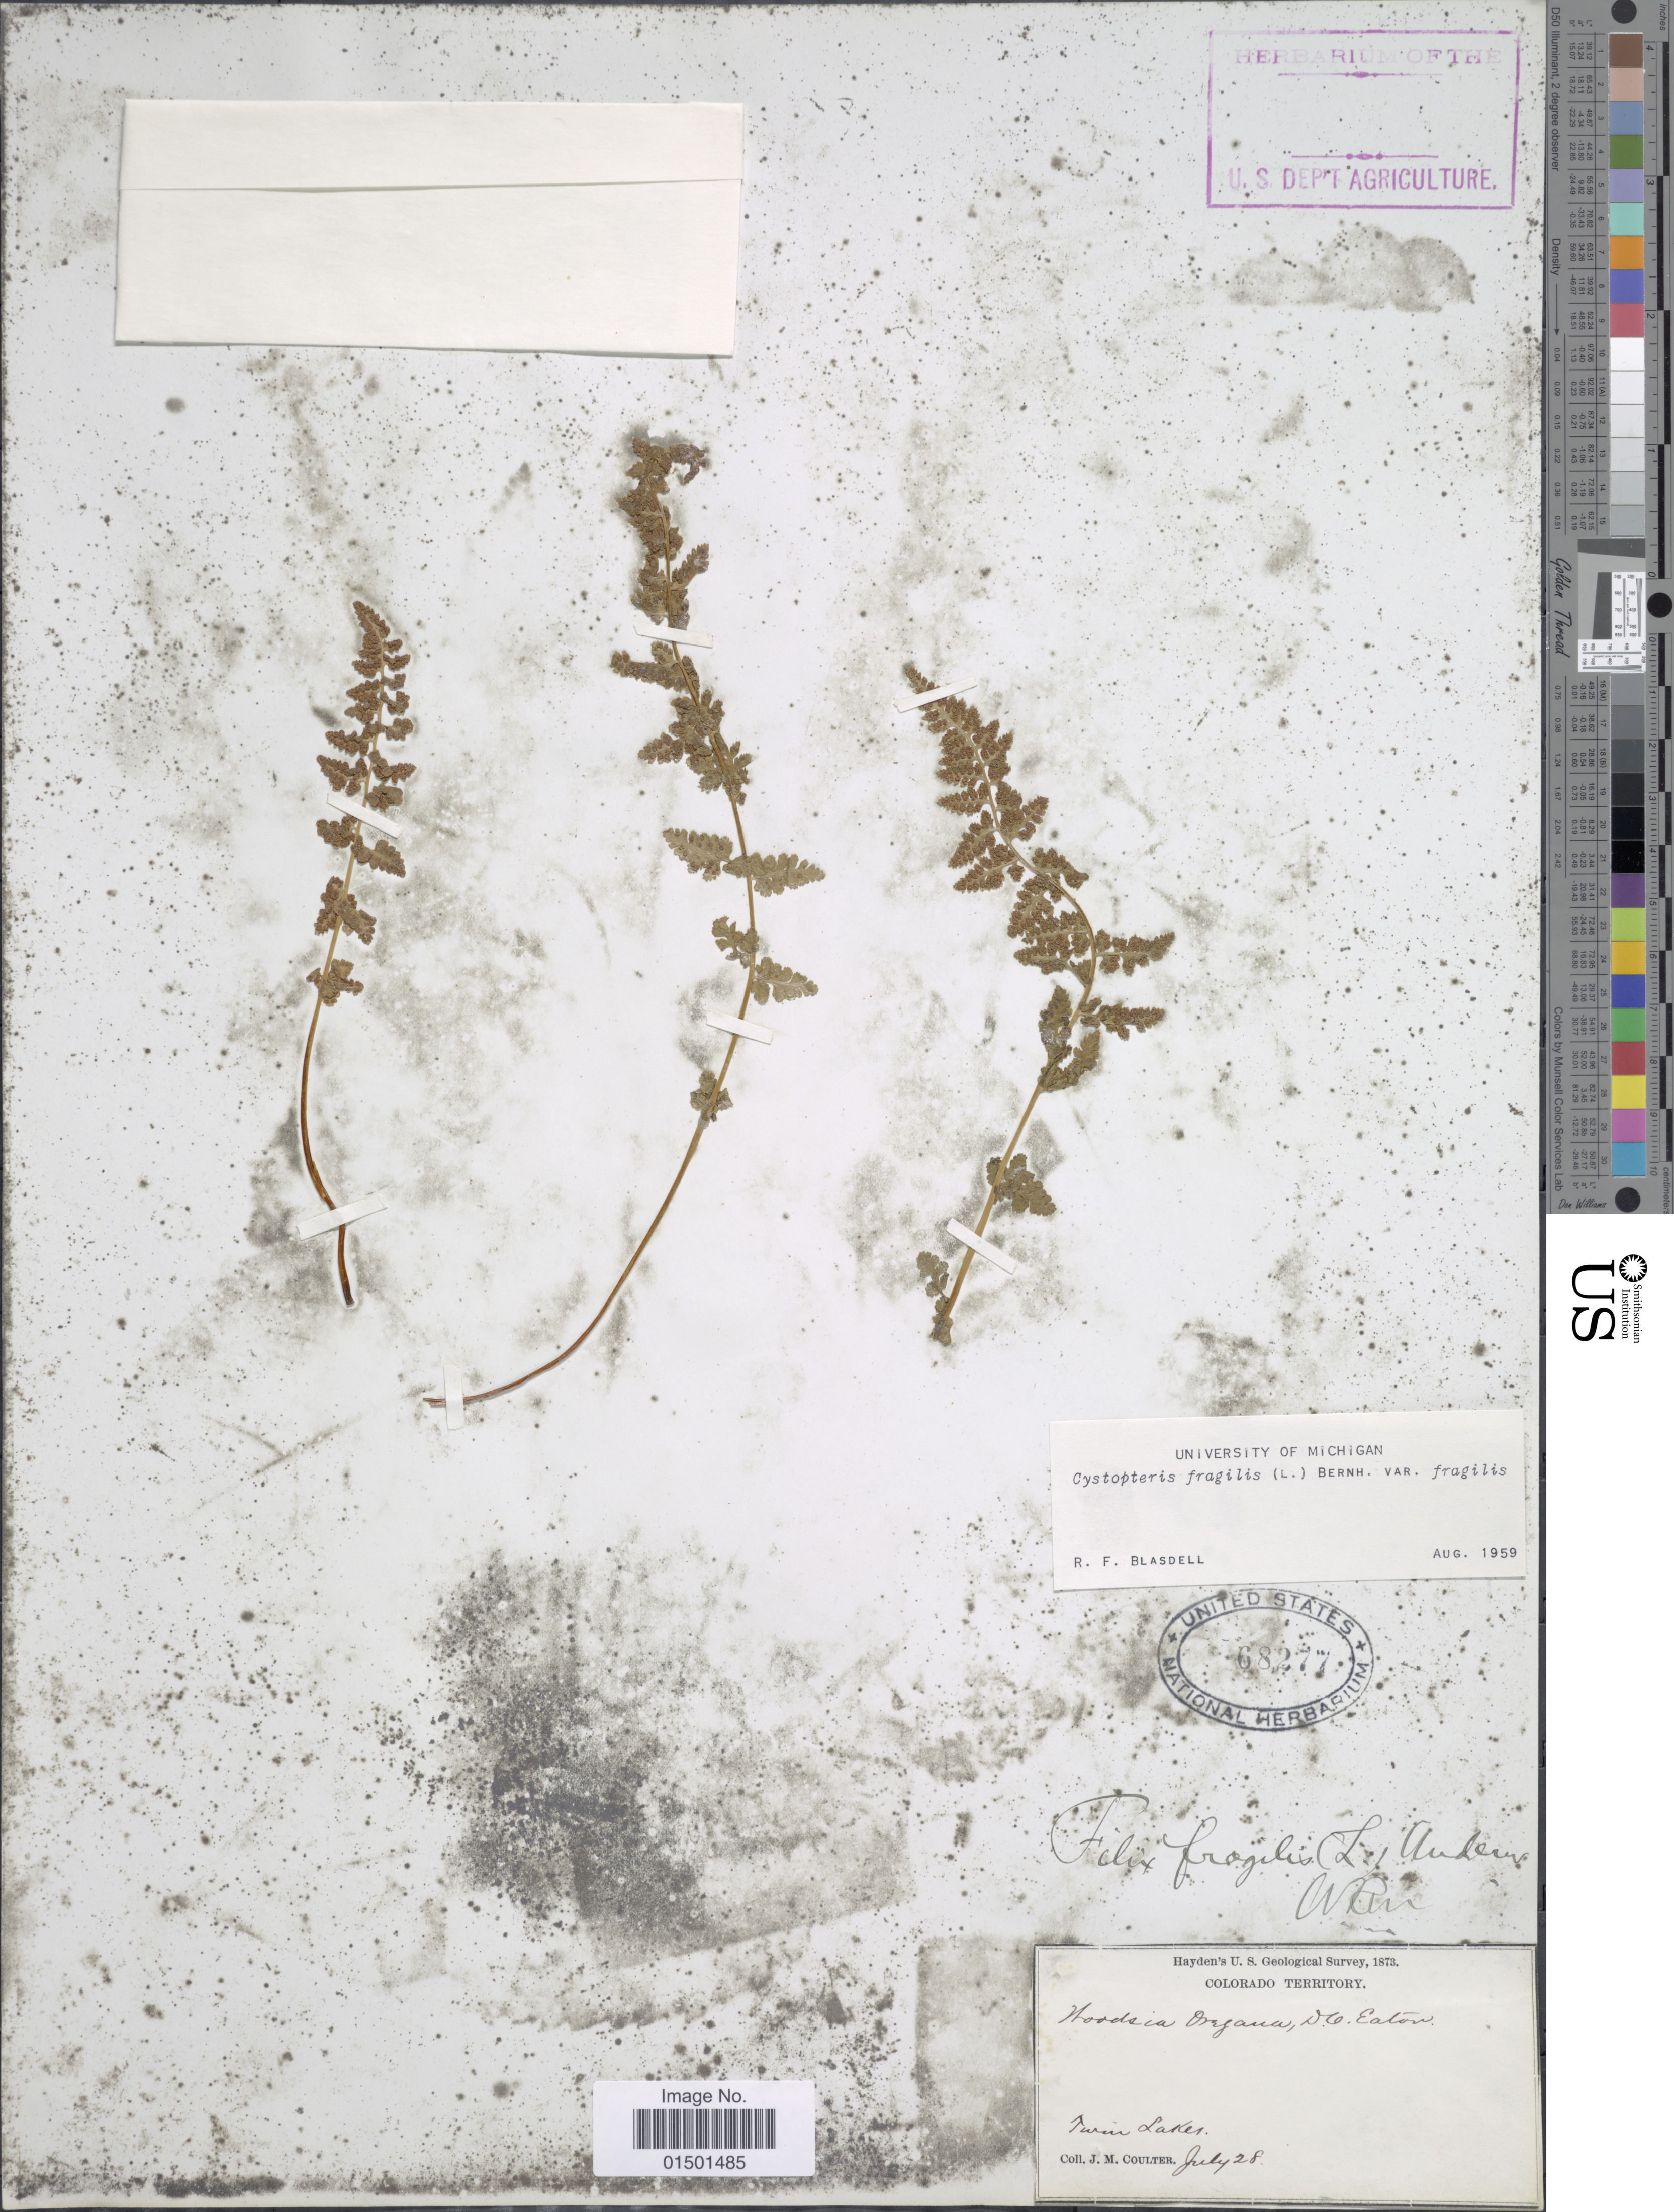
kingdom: Plantae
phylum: Tracheophyta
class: Polypodiopsida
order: Polypodiales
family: Cystopteridaceae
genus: Cystopteris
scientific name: Cystopteris fragilis var. fragilis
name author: (L.) Bernh.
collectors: J. M. Coulter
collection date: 1873-07-28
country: United States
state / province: Colorado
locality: Colorado Territory. Twin Lakes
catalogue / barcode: US 68277